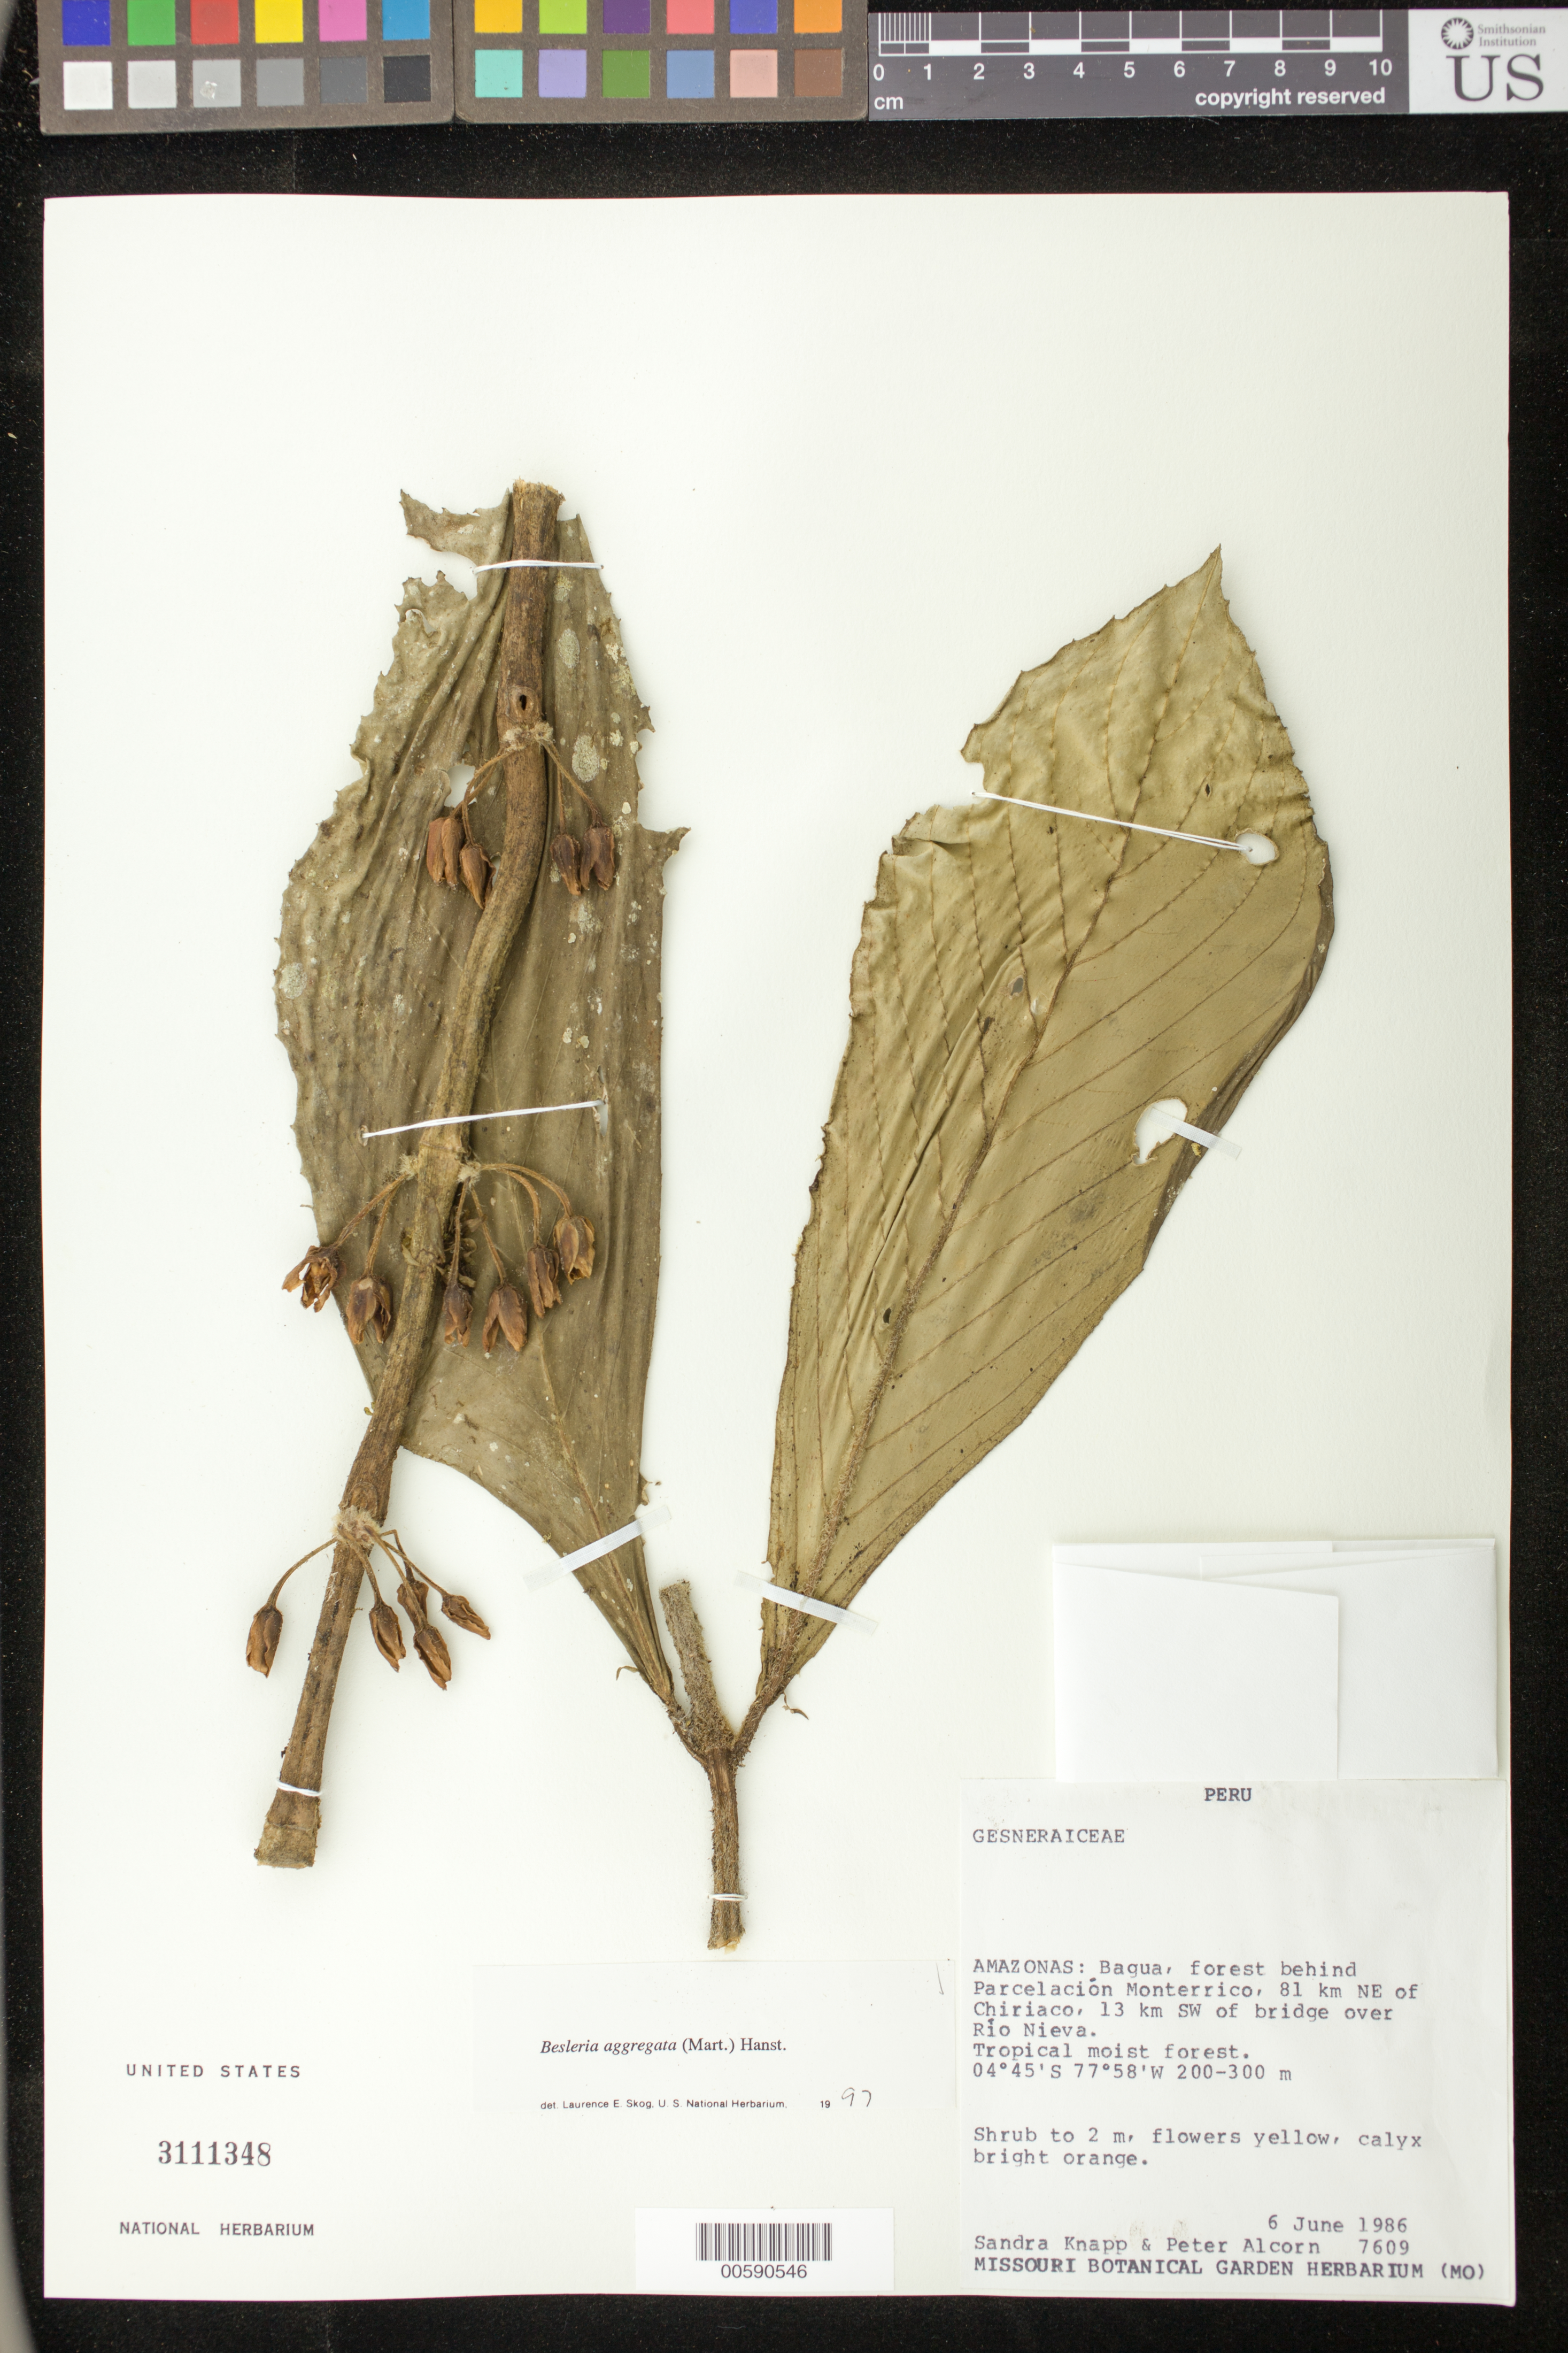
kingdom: Plantae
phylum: Tracheophyta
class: Magnoliopsida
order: Lamiales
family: Gesneriaceae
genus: Besleria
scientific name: Besleria aggregata var. aggregata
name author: (Mart.) Hanst.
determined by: Skog, Laurence E.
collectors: S. Knapp & P. Alcorn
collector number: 7609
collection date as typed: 06 Jun 1986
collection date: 1986-06-06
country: Peru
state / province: Amazonas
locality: Bagua, forest behind Parcelación Monterrico, 81 km NE of Chiriaco, 13 km SW of bridge over Río Nieva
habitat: Tropical moist forest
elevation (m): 200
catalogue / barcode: US 3111348